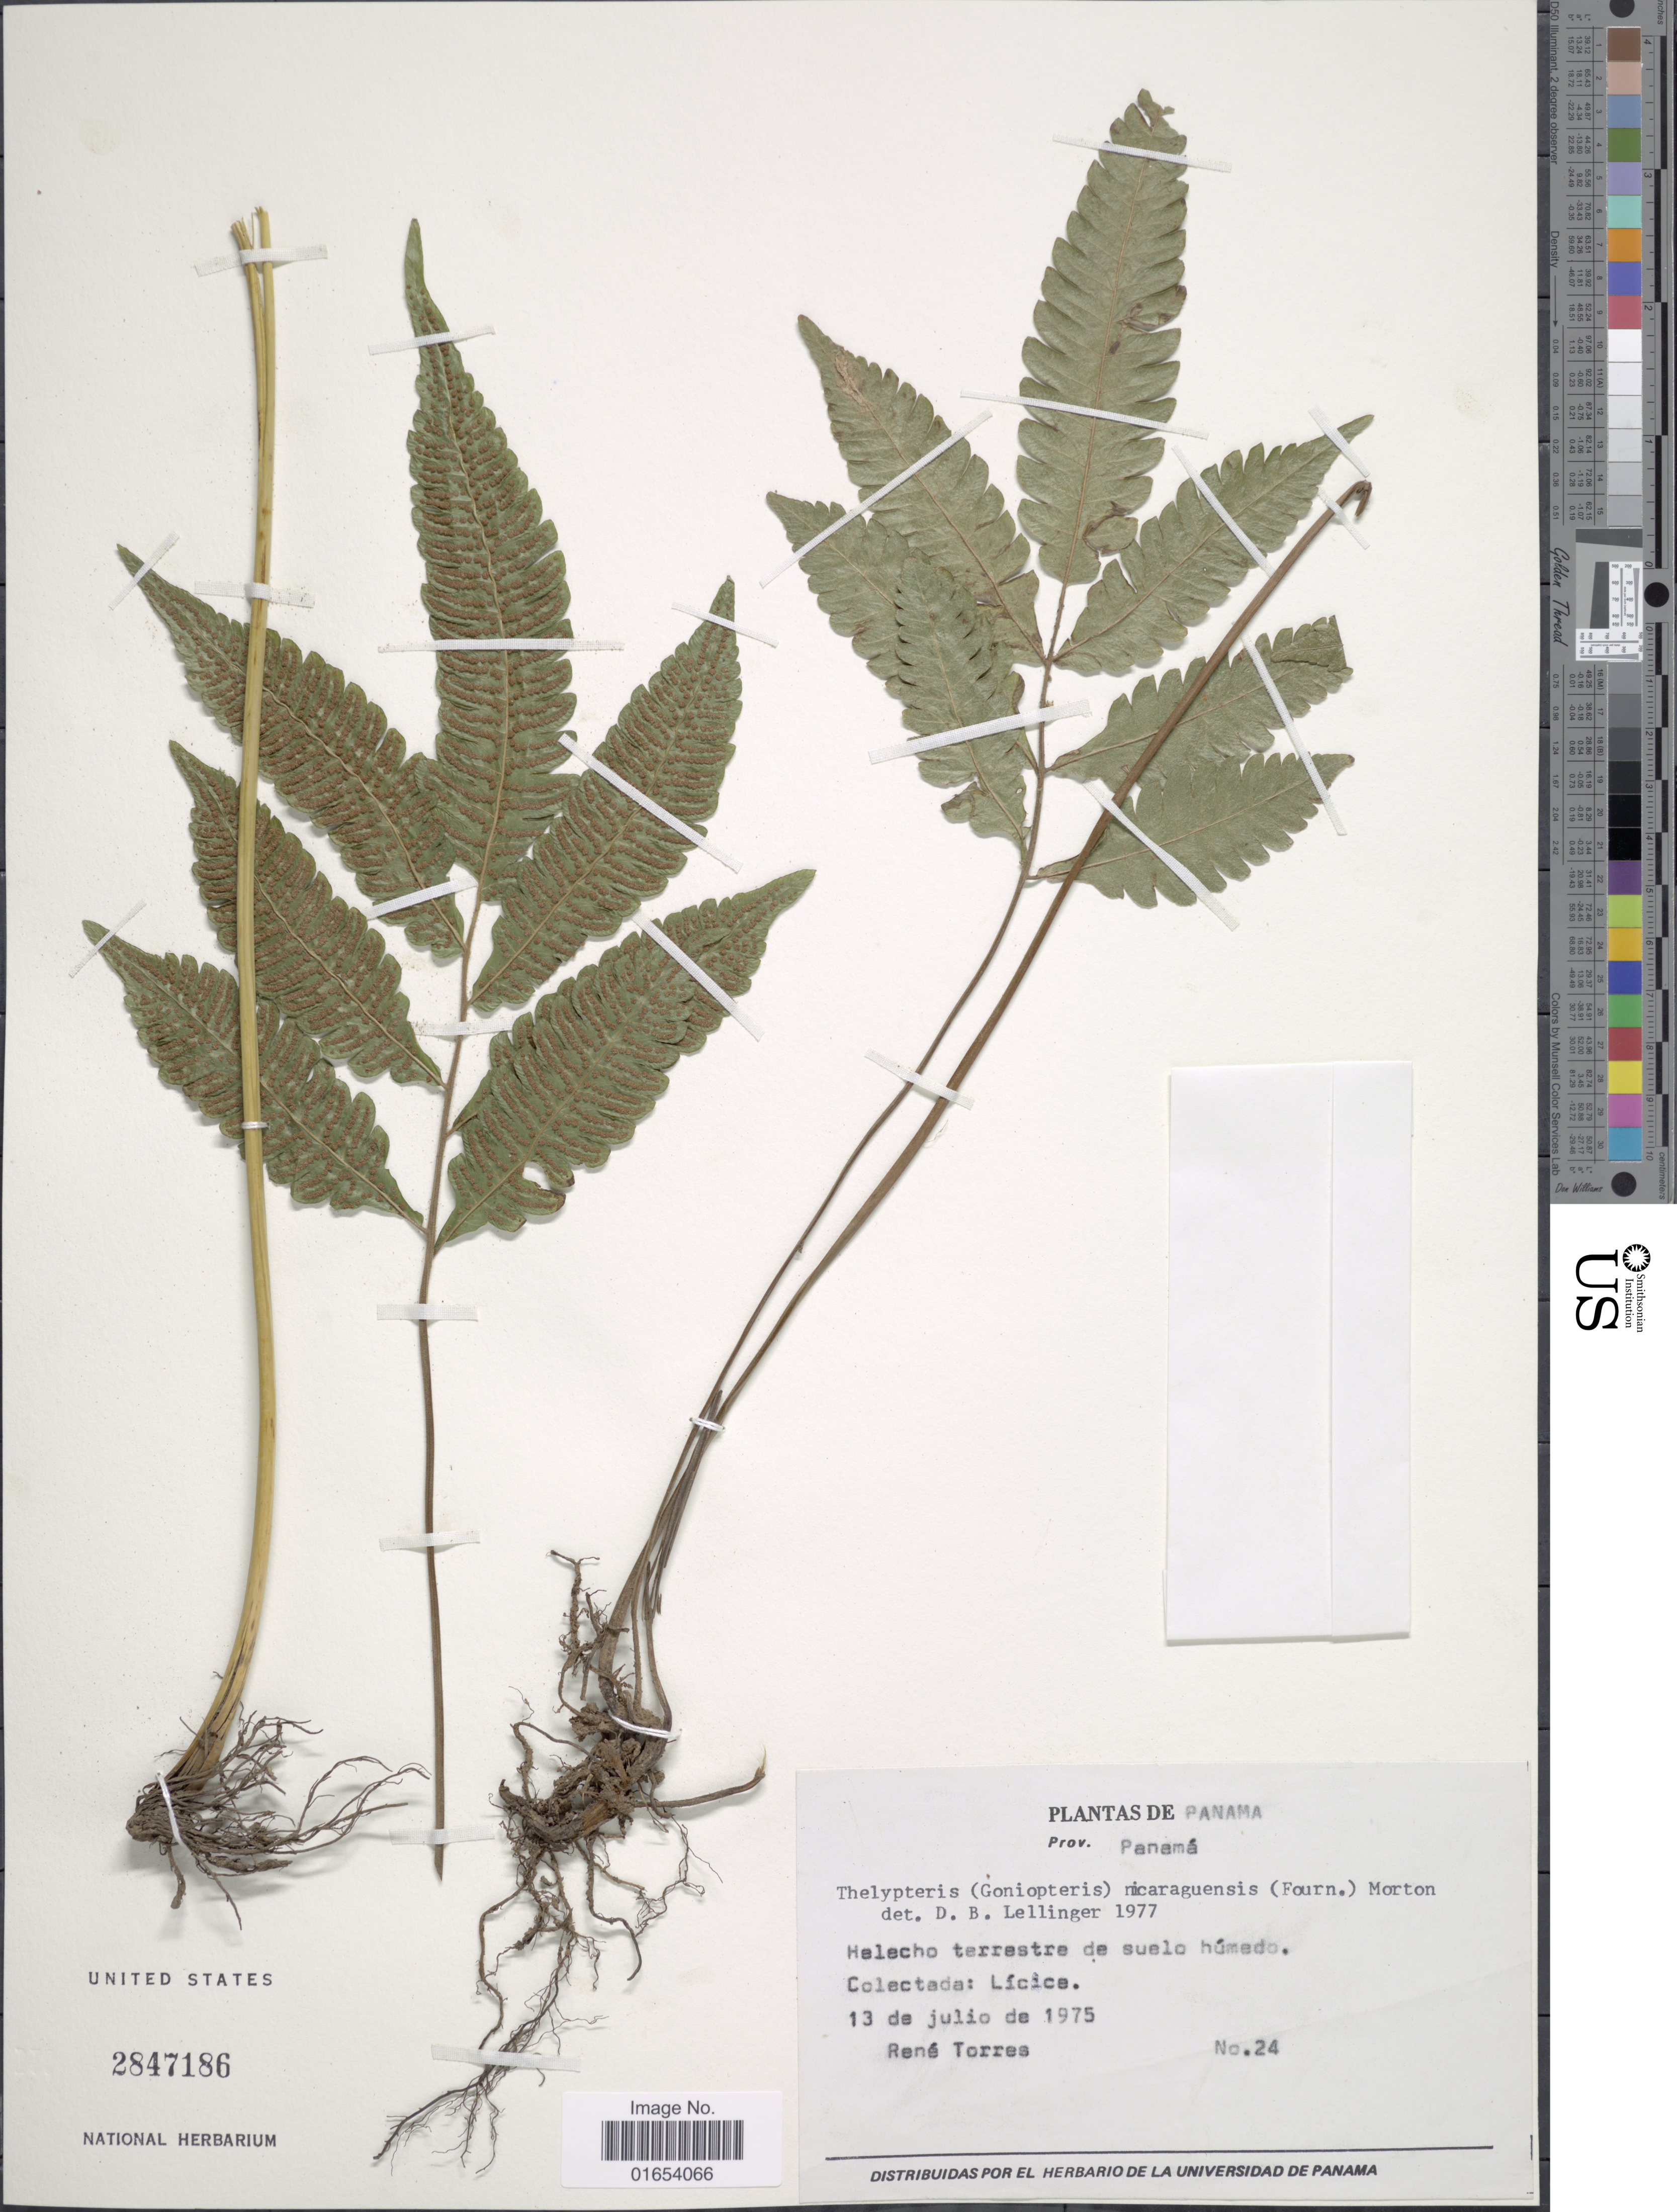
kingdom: Plantae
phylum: Tracheophyta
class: Polypodiopsida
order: Polypodiales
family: Thelypteridaceae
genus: Goniopteris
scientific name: Goniopteris nicaraguensis (C. Chr.) comb. nov., ined 2015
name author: (C. Chr.)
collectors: R. Torres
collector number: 24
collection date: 1975-07-13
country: Panama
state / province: Panamá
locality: Panama, Prov. Panama, Licice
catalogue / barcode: US 2847186